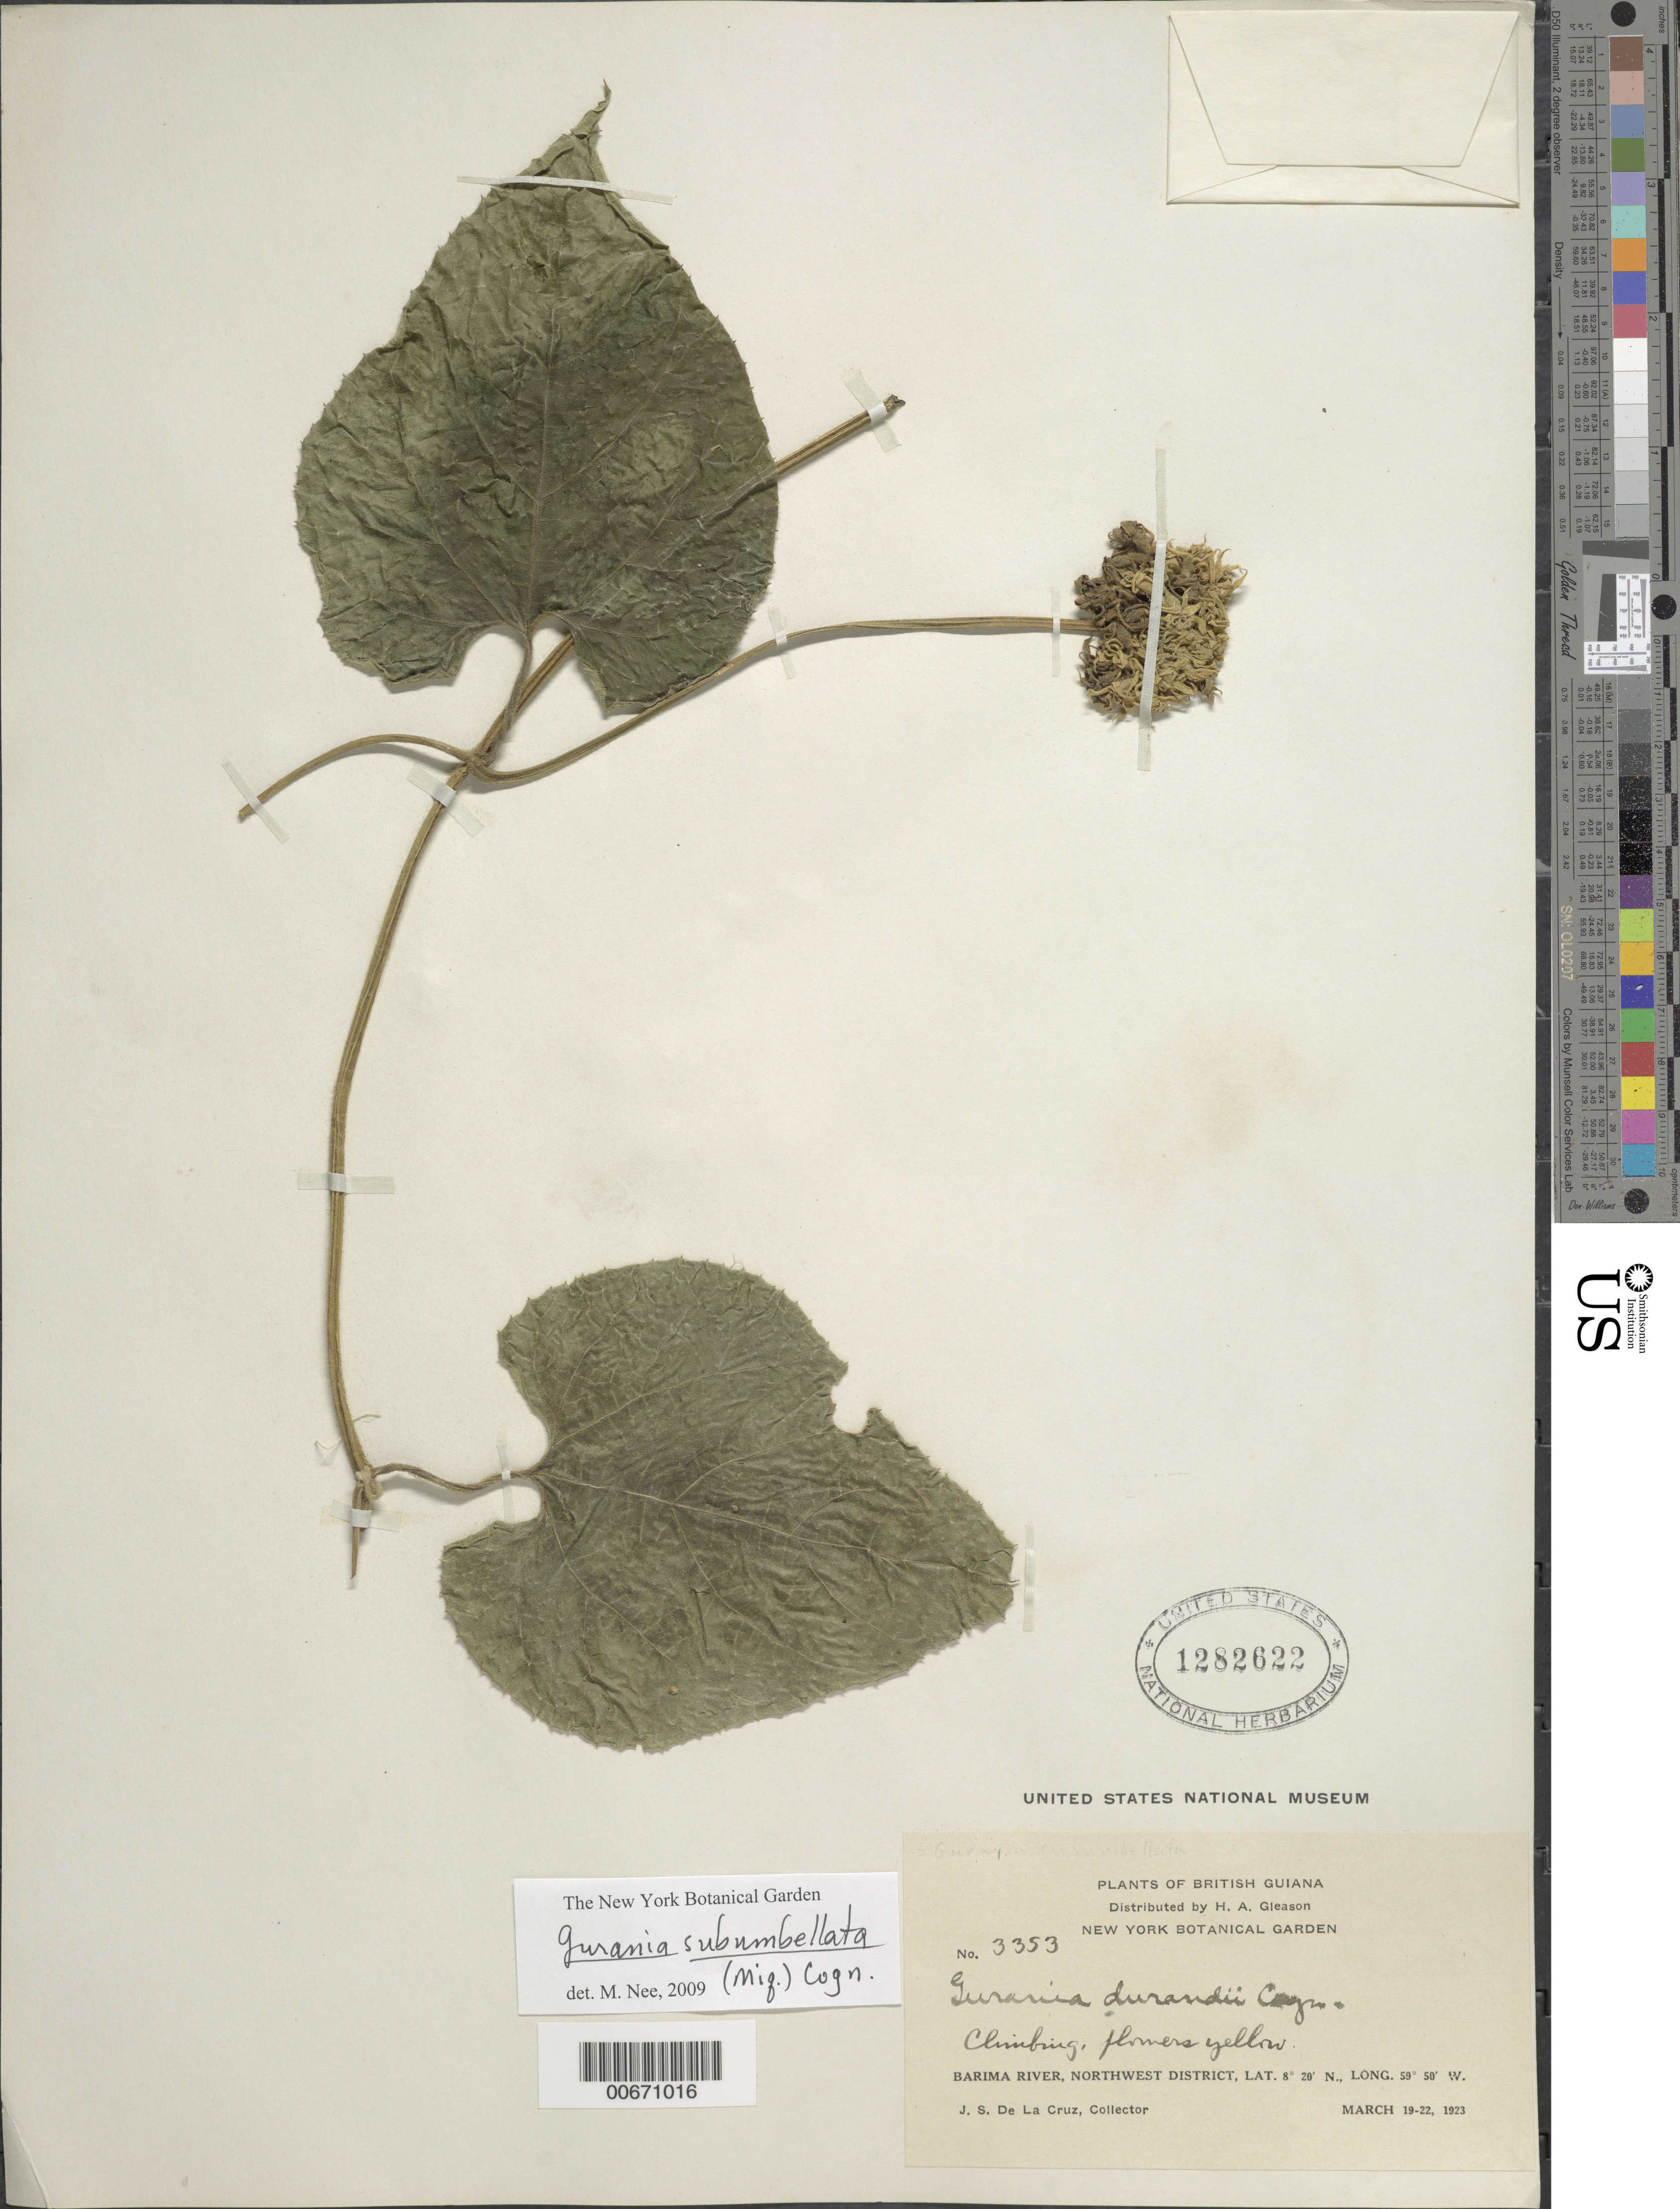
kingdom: Plantae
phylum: Tracheophyta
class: Magnoliopsida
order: Cucurbitales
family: Cucurbitaceae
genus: Gurania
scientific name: Gurania subumbellata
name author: (Miq.) Cogn.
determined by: Nee, Michael H.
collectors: J. S. de la Cruz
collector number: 3353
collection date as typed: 19-Mar-23 to 22-Mar-23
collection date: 1923-03-19/1923-03-22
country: Guyana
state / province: Barima-Waini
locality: Barima R., NW District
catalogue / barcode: US 1282622